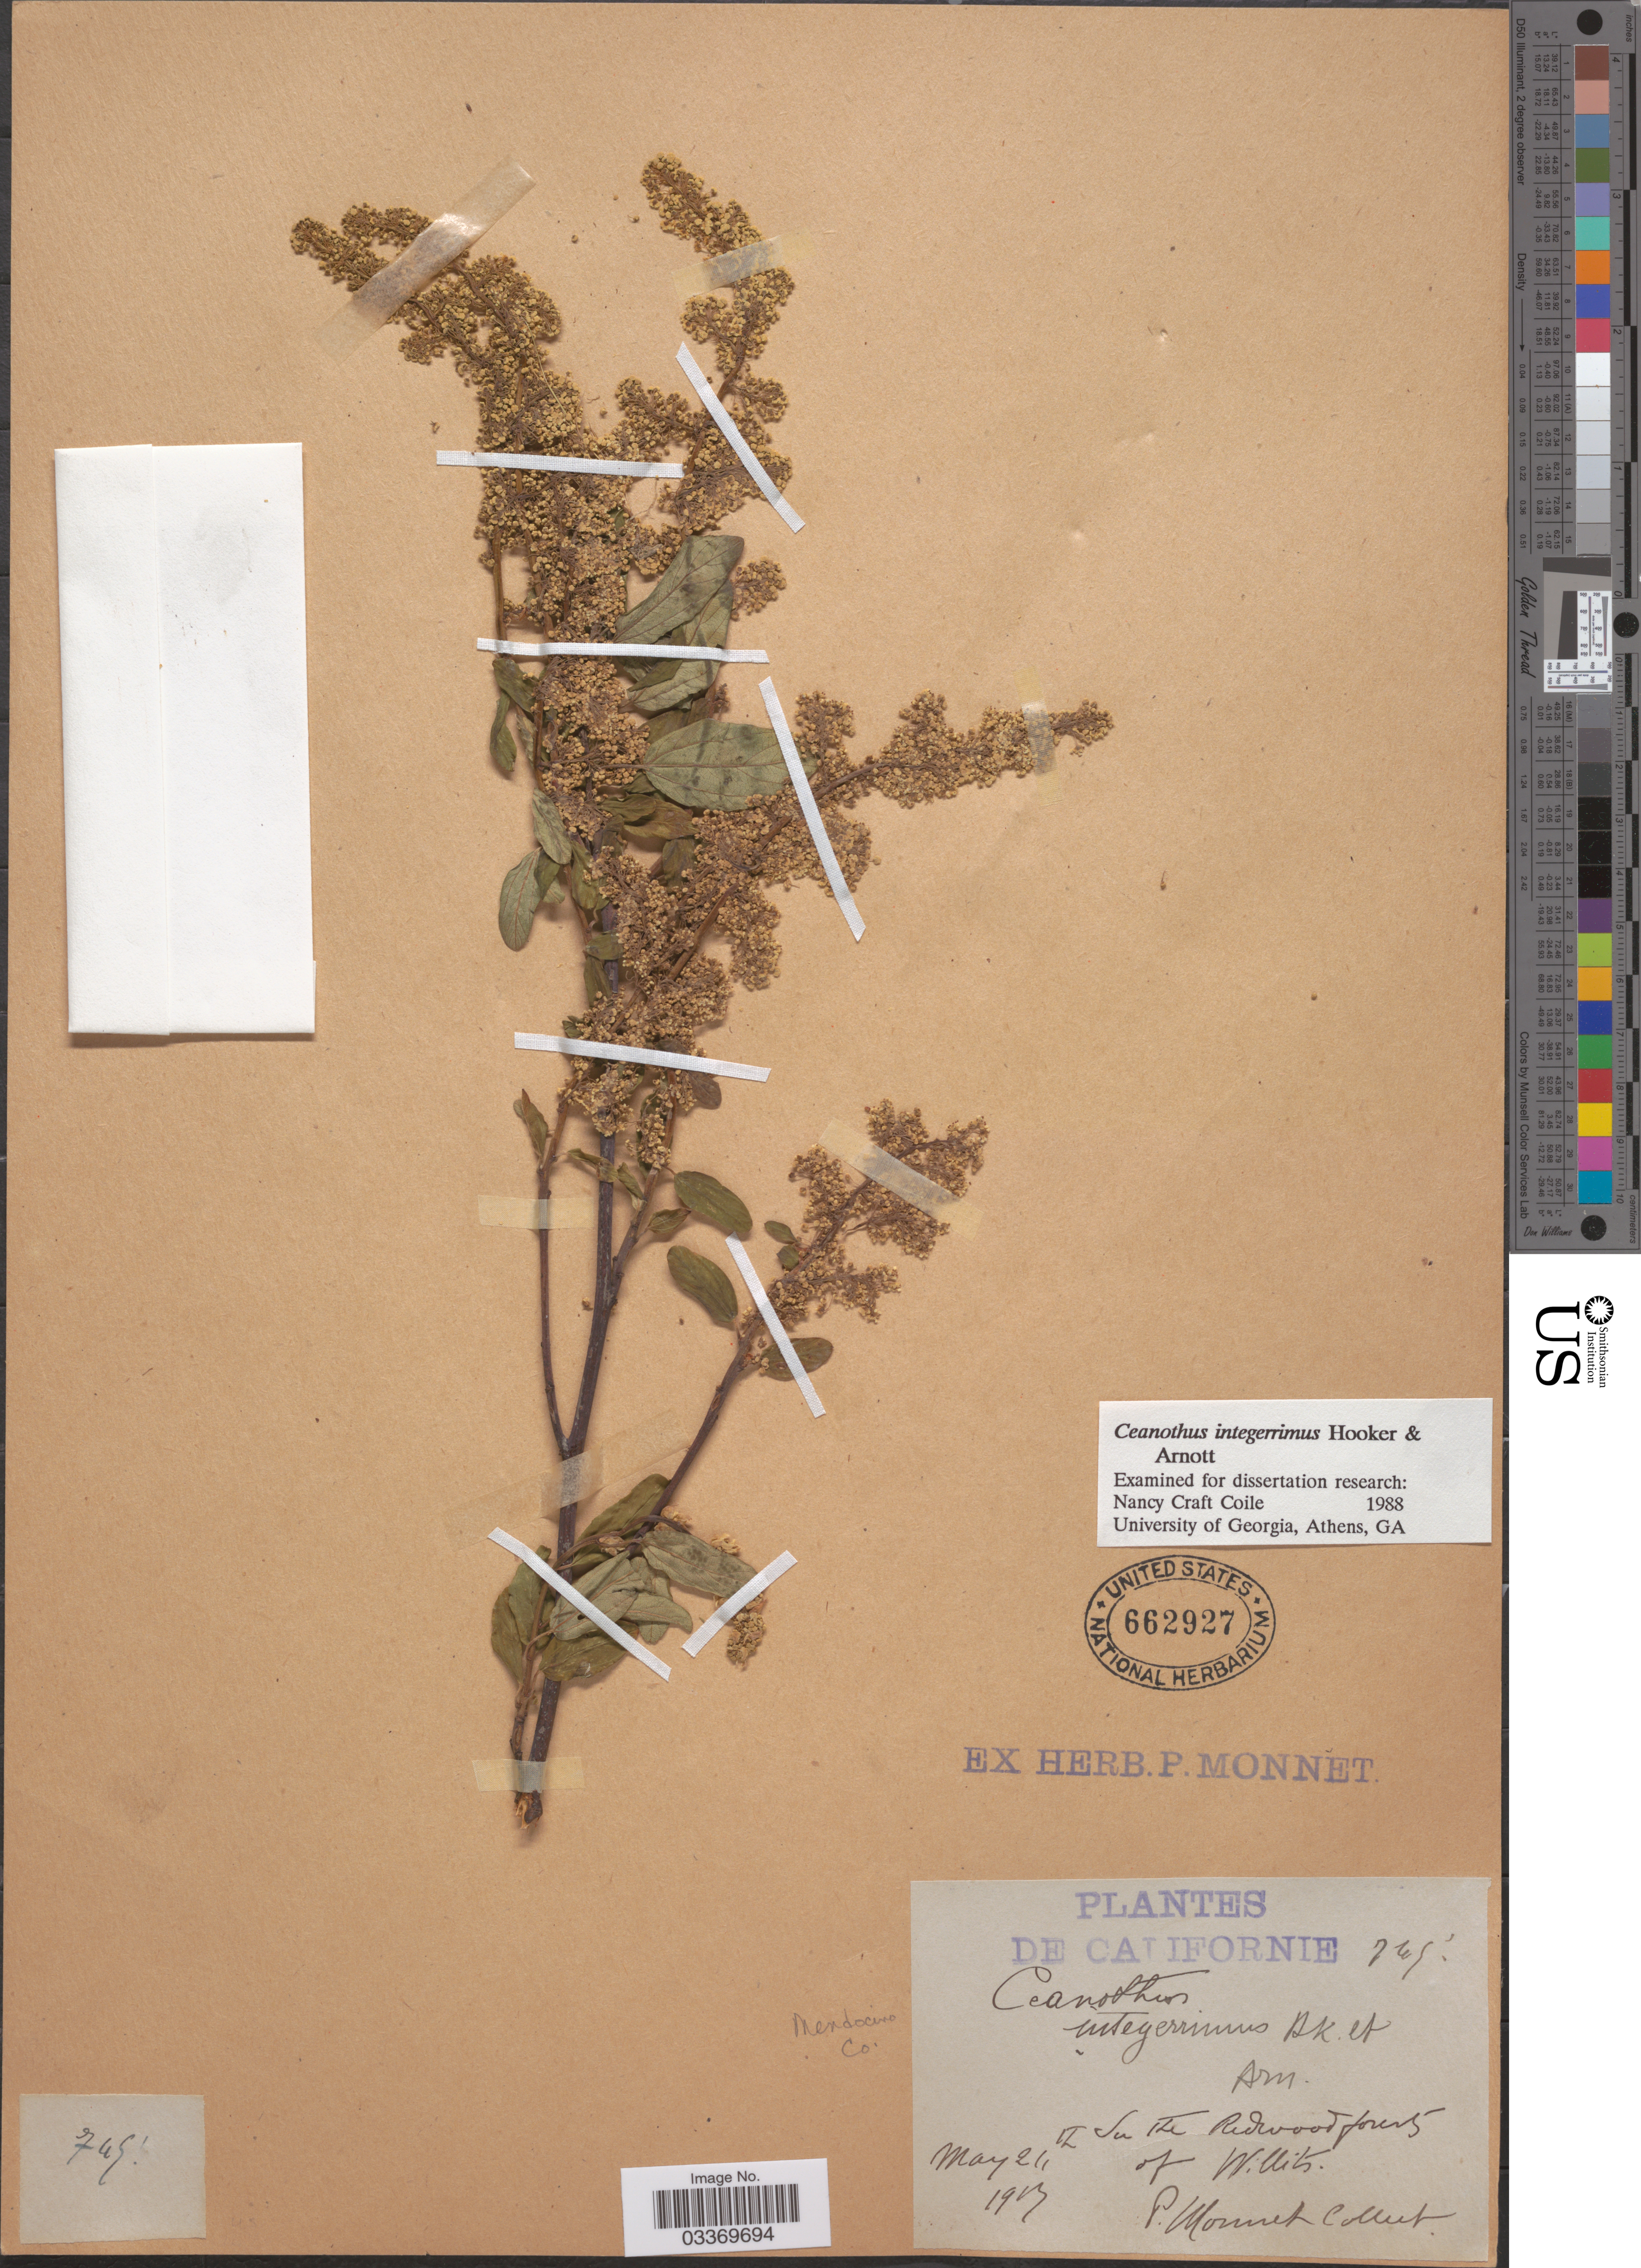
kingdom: Plantae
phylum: Tracheophyta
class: Magnoliopsida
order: Rosales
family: Rhamnaceae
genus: Ceanothus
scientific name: Ceanothus integerrimus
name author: Hook. & Arn.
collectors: P. Monnet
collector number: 745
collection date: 1913-05-21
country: United States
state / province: California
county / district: Mendocino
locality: In the Redwood forest of Willits. Mendocino Co.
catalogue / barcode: US 662927